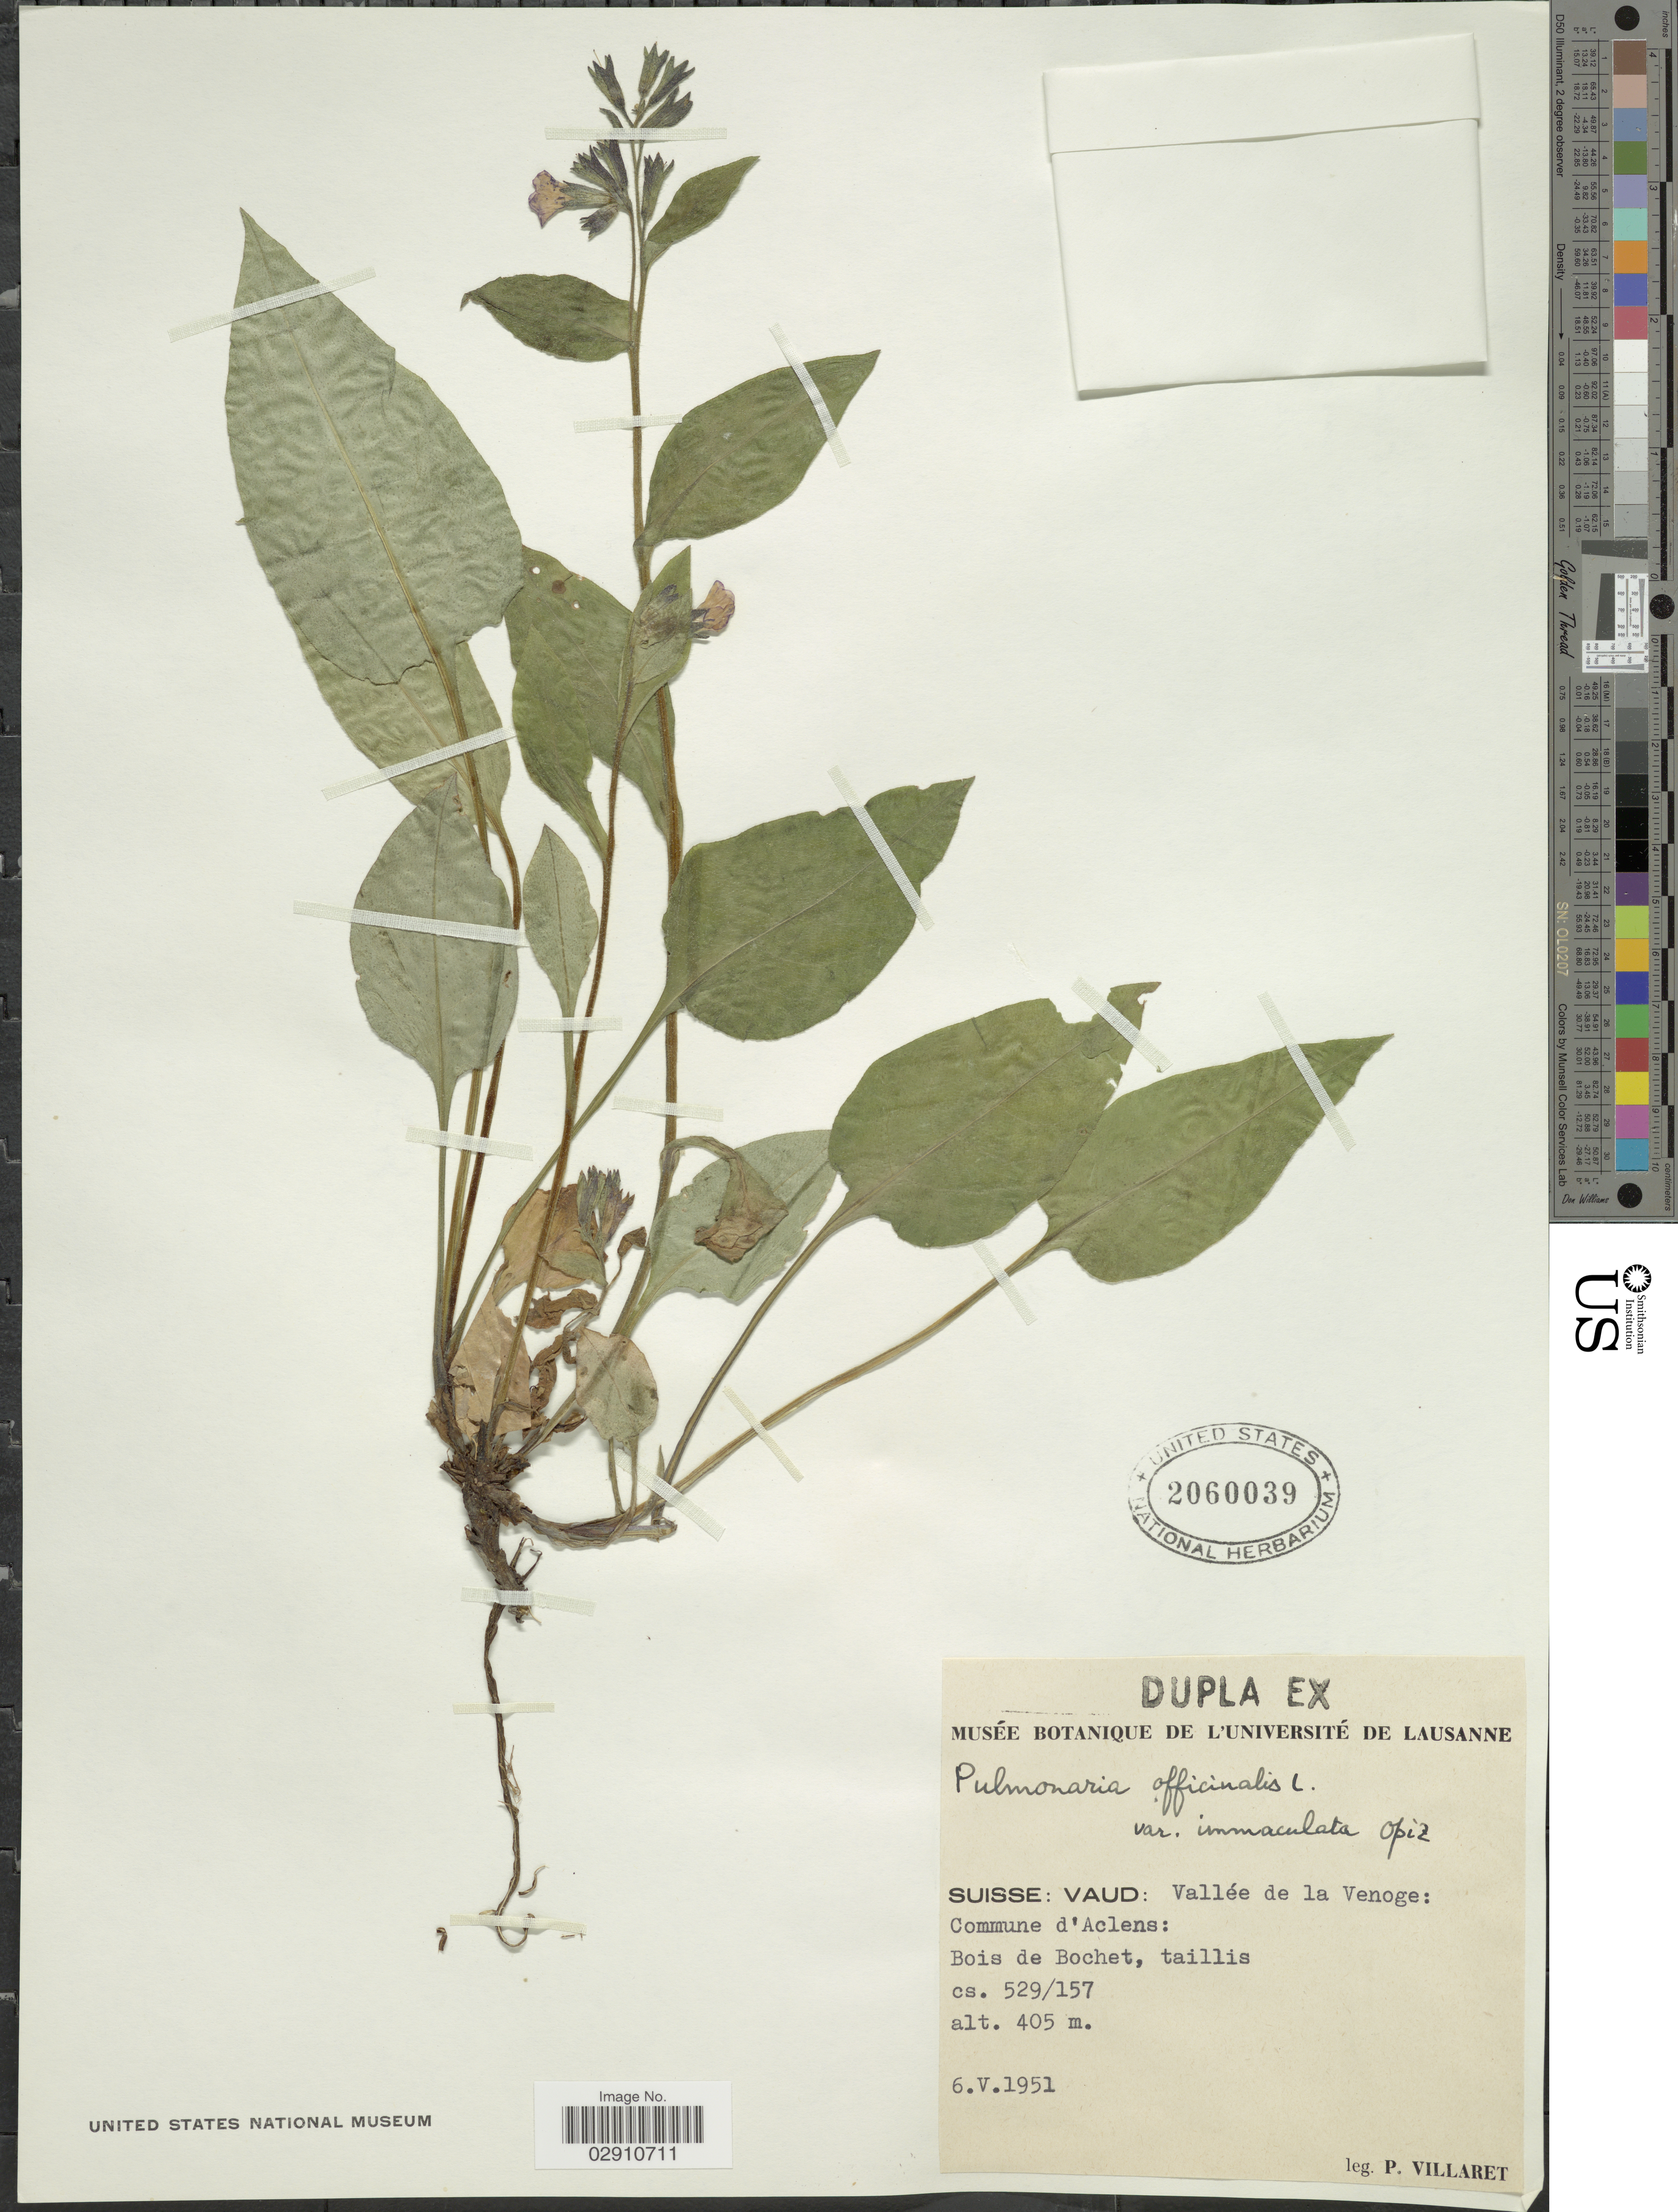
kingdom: Plantae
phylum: Tracheophyta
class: Magnoliopsida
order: Boraginales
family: Boraginaceae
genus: Pulmonaria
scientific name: Pulmonaria officinalis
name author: L.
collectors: P. Villaret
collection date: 1951-05-06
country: Switzerland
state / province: Vaud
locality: Suisse: Vaud: Vallée de la Venoge: Commune d'Aclens: Bois de Bochet, taillis.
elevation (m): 405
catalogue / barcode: US 2060039